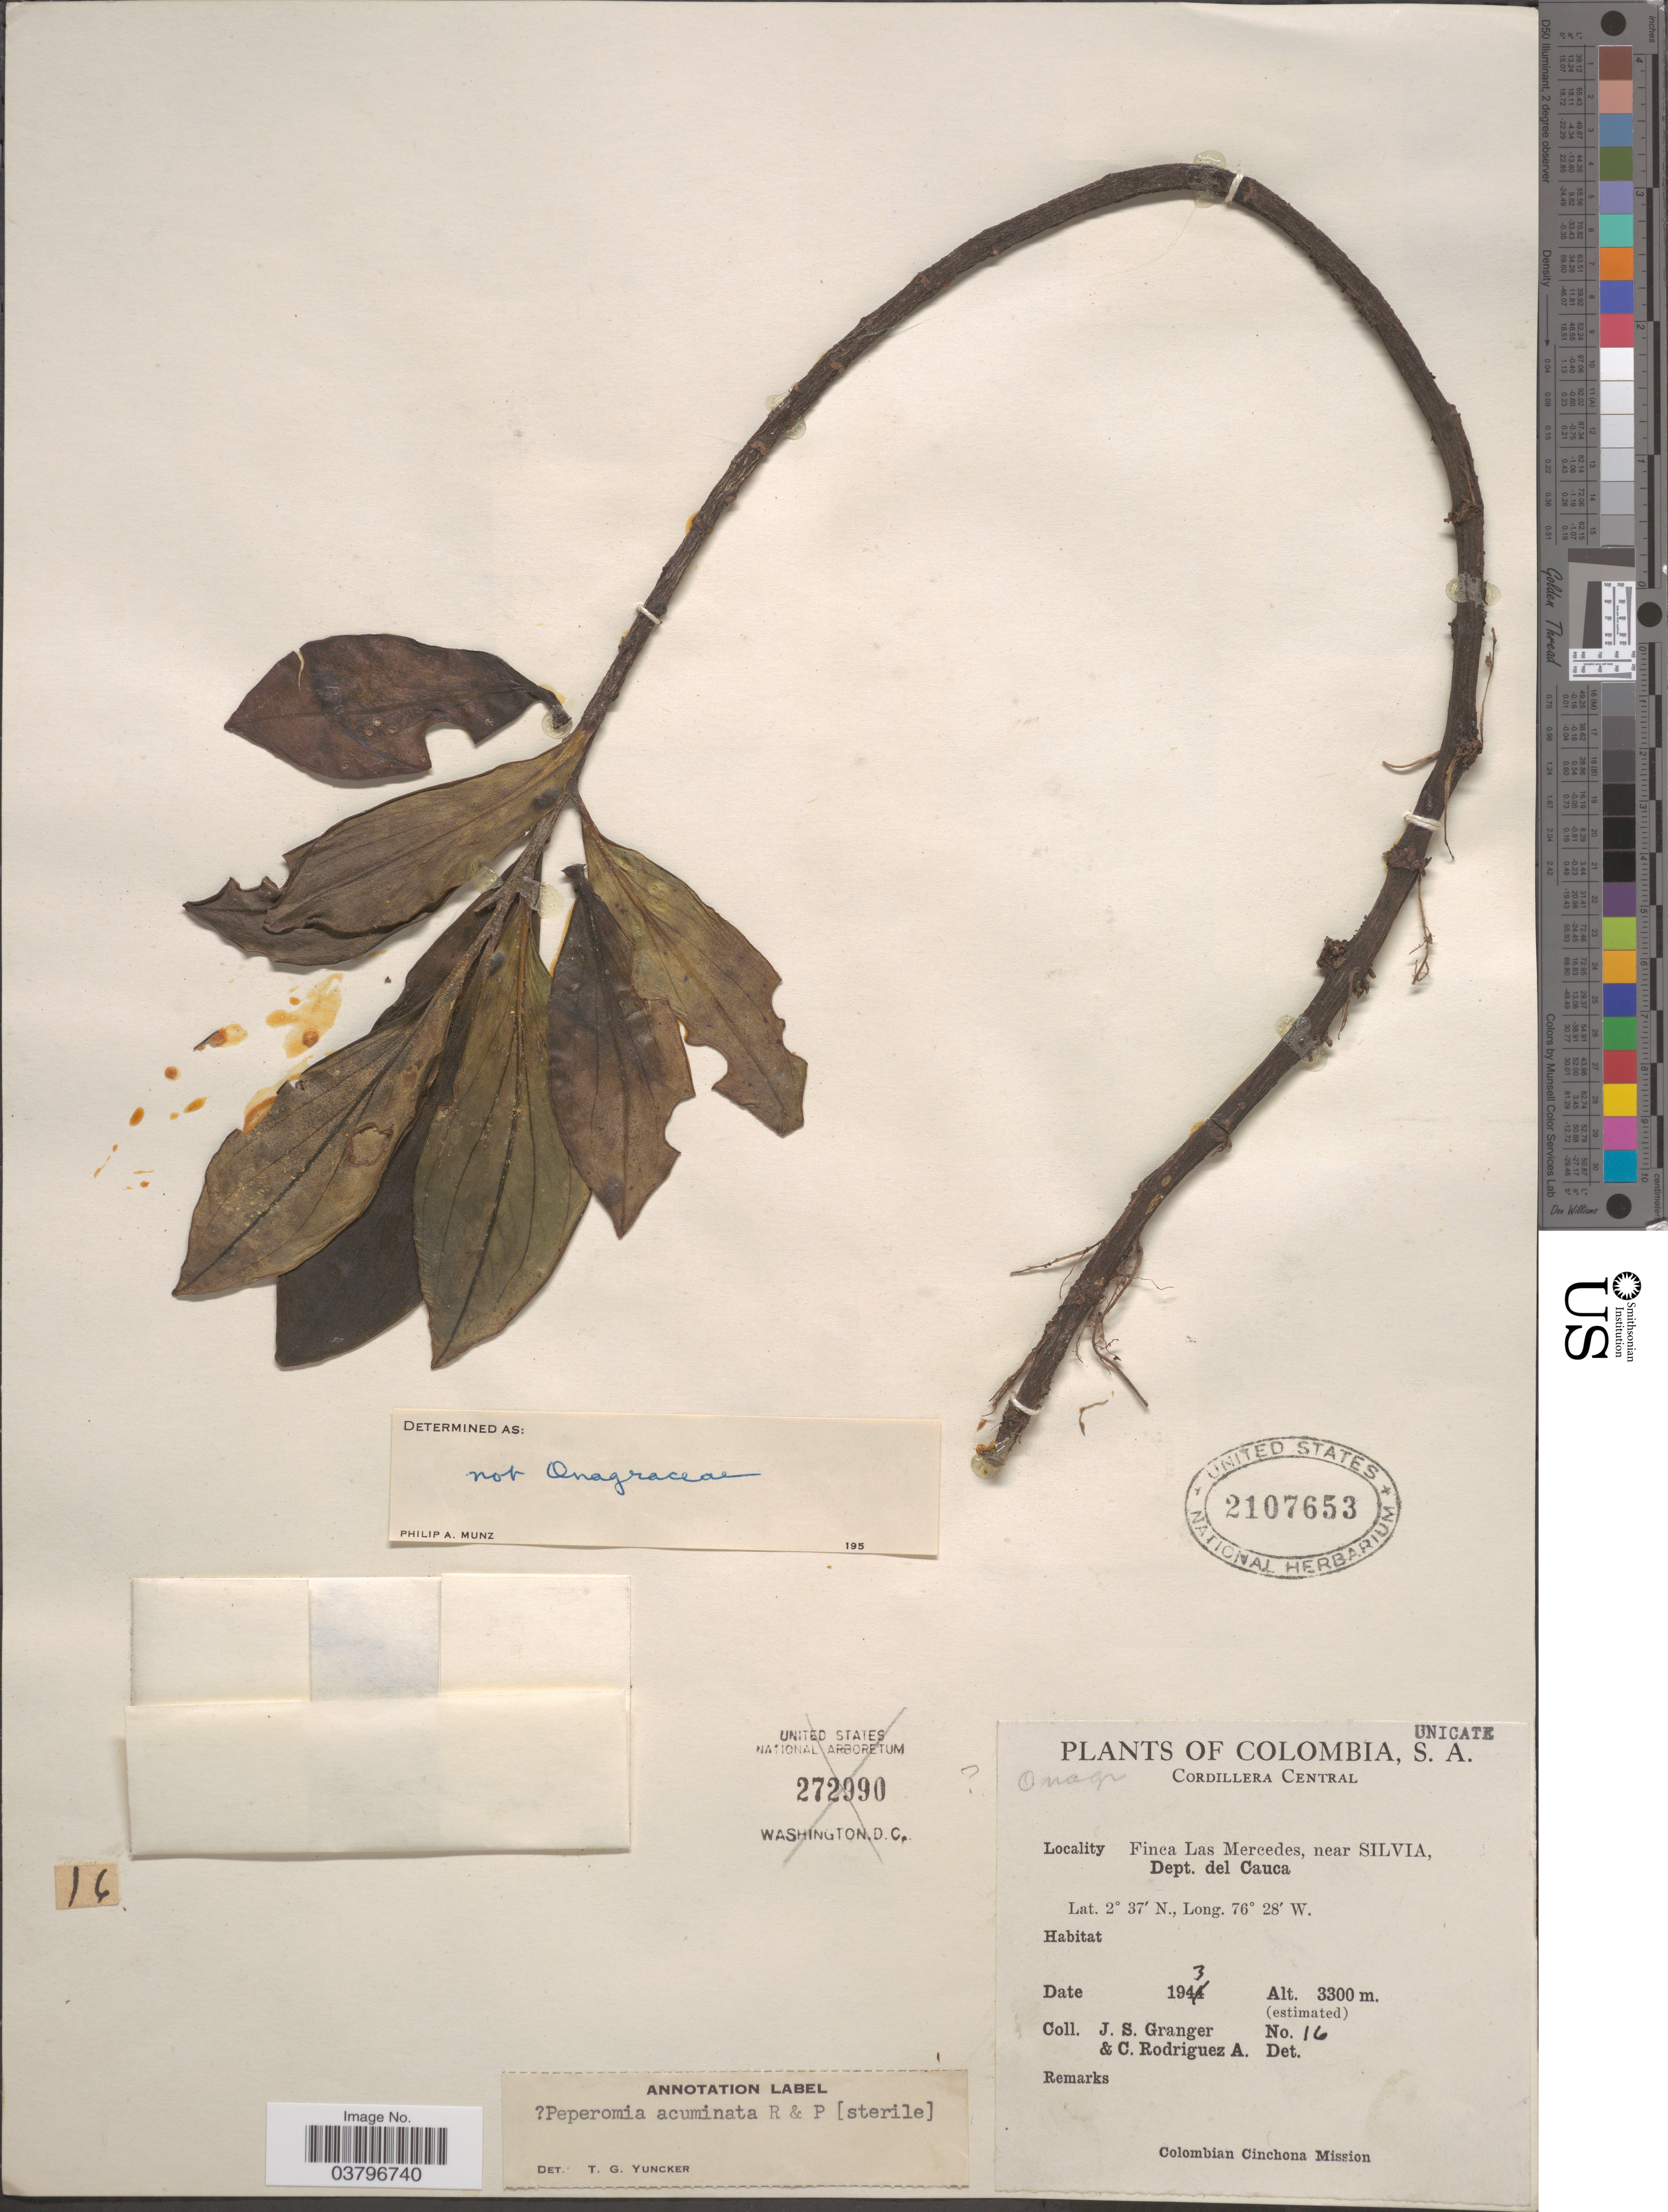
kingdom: Plantae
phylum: Tracheophyta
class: Magnoliopsida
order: Piperales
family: Piperaceae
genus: Peperomia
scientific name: Peperomia talinifolia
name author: Kunth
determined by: Jiménez, José Estaban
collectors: J. Granger & C. Rodriguez-A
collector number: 16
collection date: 1943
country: Colombia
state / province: Cauca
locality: Cordillera Central. Finca Las Mercedes, near Silvia, Dept. del Cauca.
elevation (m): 3300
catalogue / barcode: US 2107653